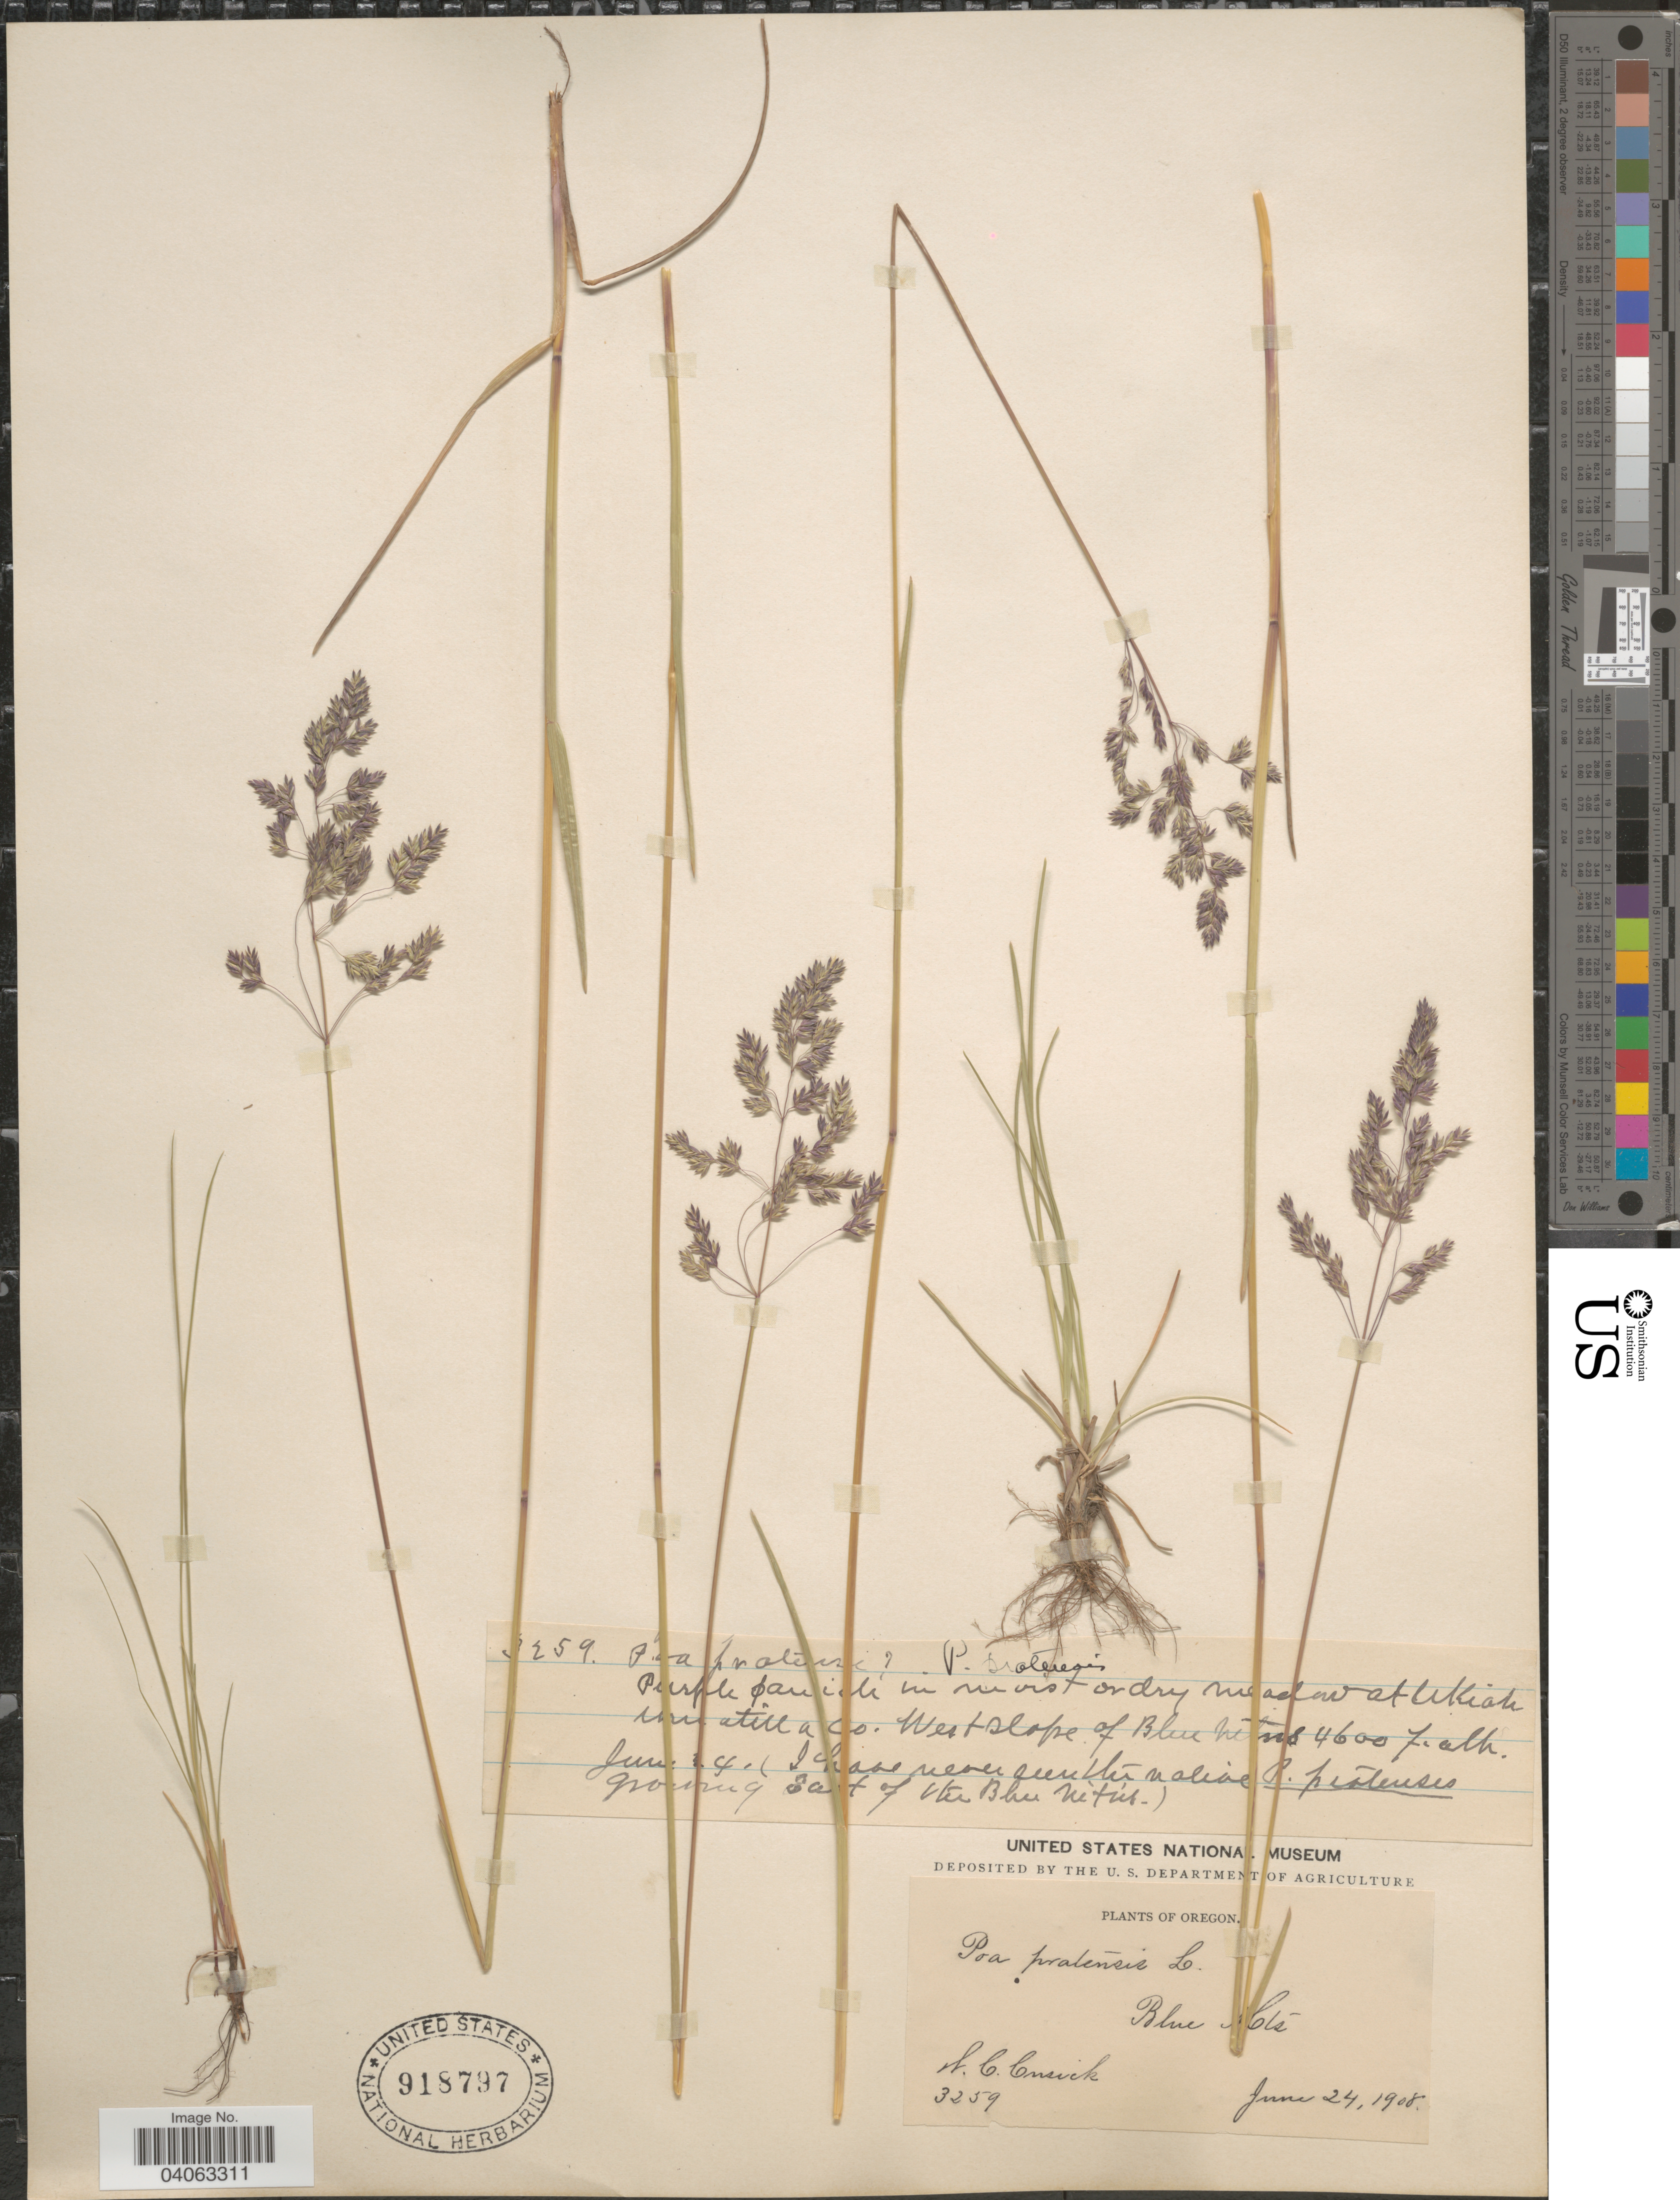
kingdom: Plantae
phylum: Tracheophyta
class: Liliopsida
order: Poales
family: Poaceae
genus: Poa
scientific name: Poa pratensis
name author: L.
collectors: W. C. Cusick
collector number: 3259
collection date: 1908-06-24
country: United States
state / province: Oregon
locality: In moist or dry meadow at Ukiah, west slope of Blue Mts.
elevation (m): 1402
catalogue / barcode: US 918797